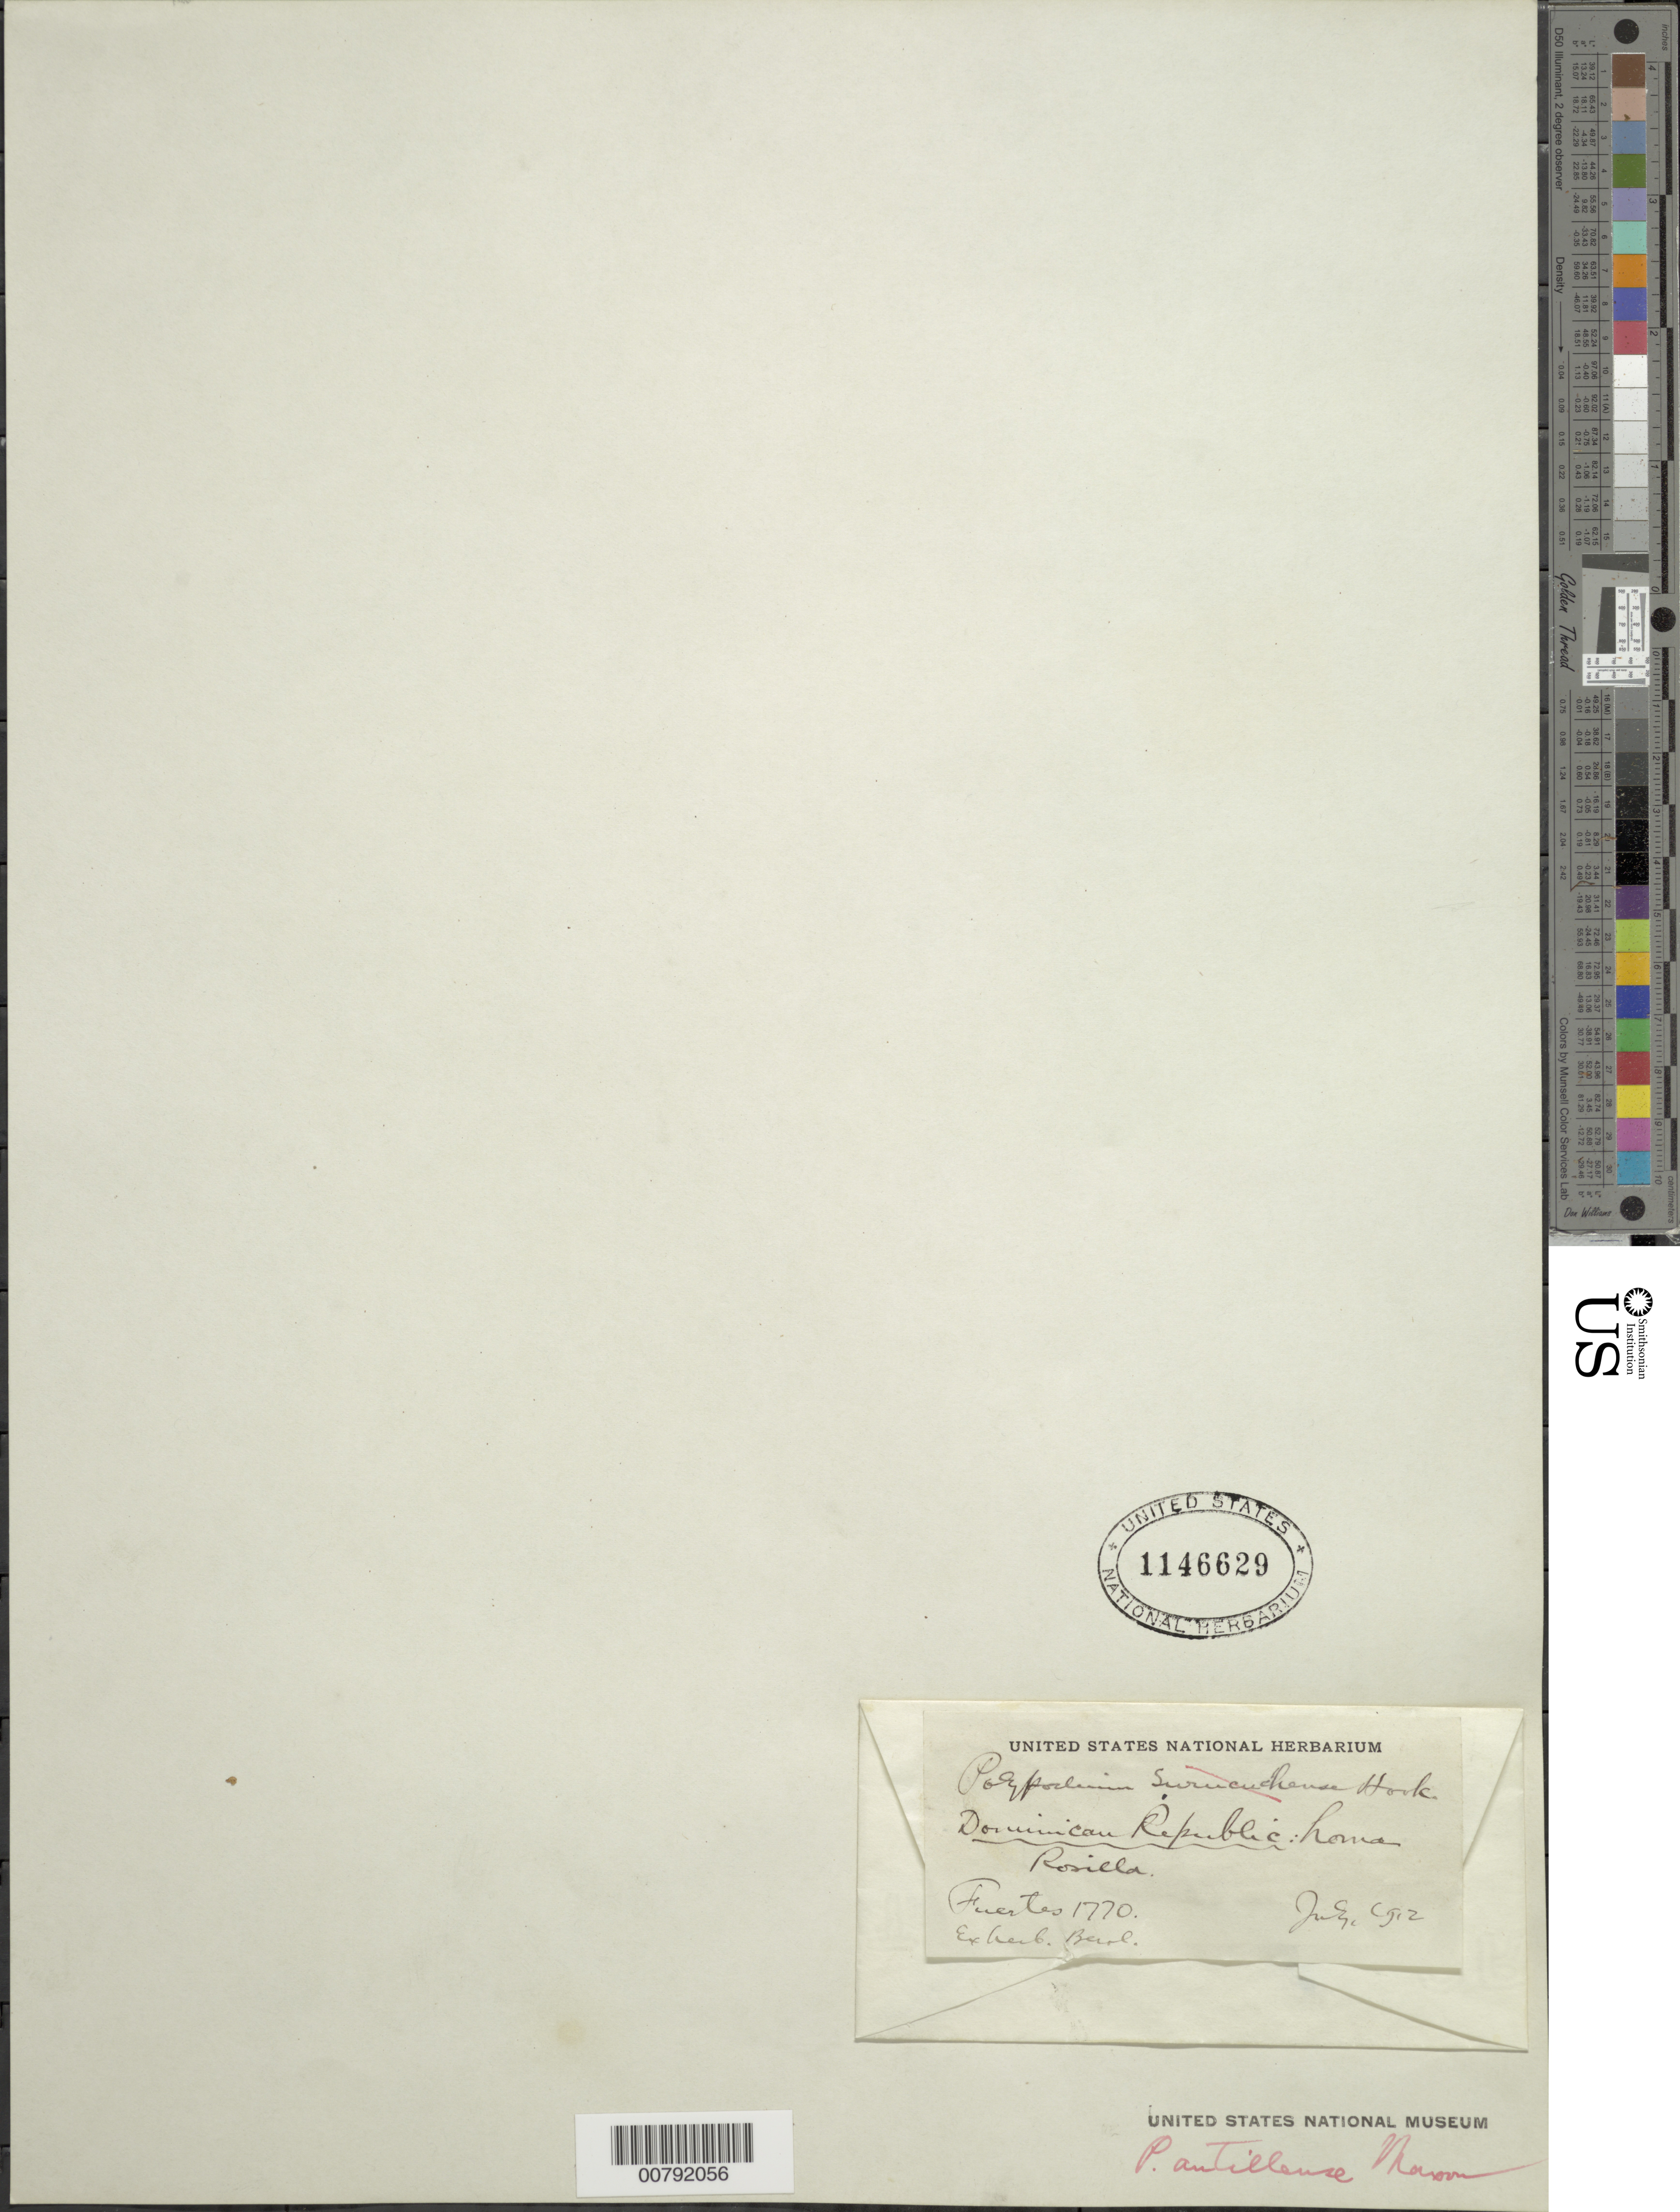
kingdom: Plantae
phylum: Tracheophyta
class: Polypodiopsida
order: Polypodiales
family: Polypodiaceae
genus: Serpocaulon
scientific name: Serpocaulon acuminatum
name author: (Fée) Christenh.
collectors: M. D. Fuertes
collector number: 1770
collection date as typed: Jul 1912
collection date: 1912-07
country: Dominican Republic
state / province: La Vega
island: Hispaniola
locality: Loma Rosilla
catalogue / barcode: US 1146629